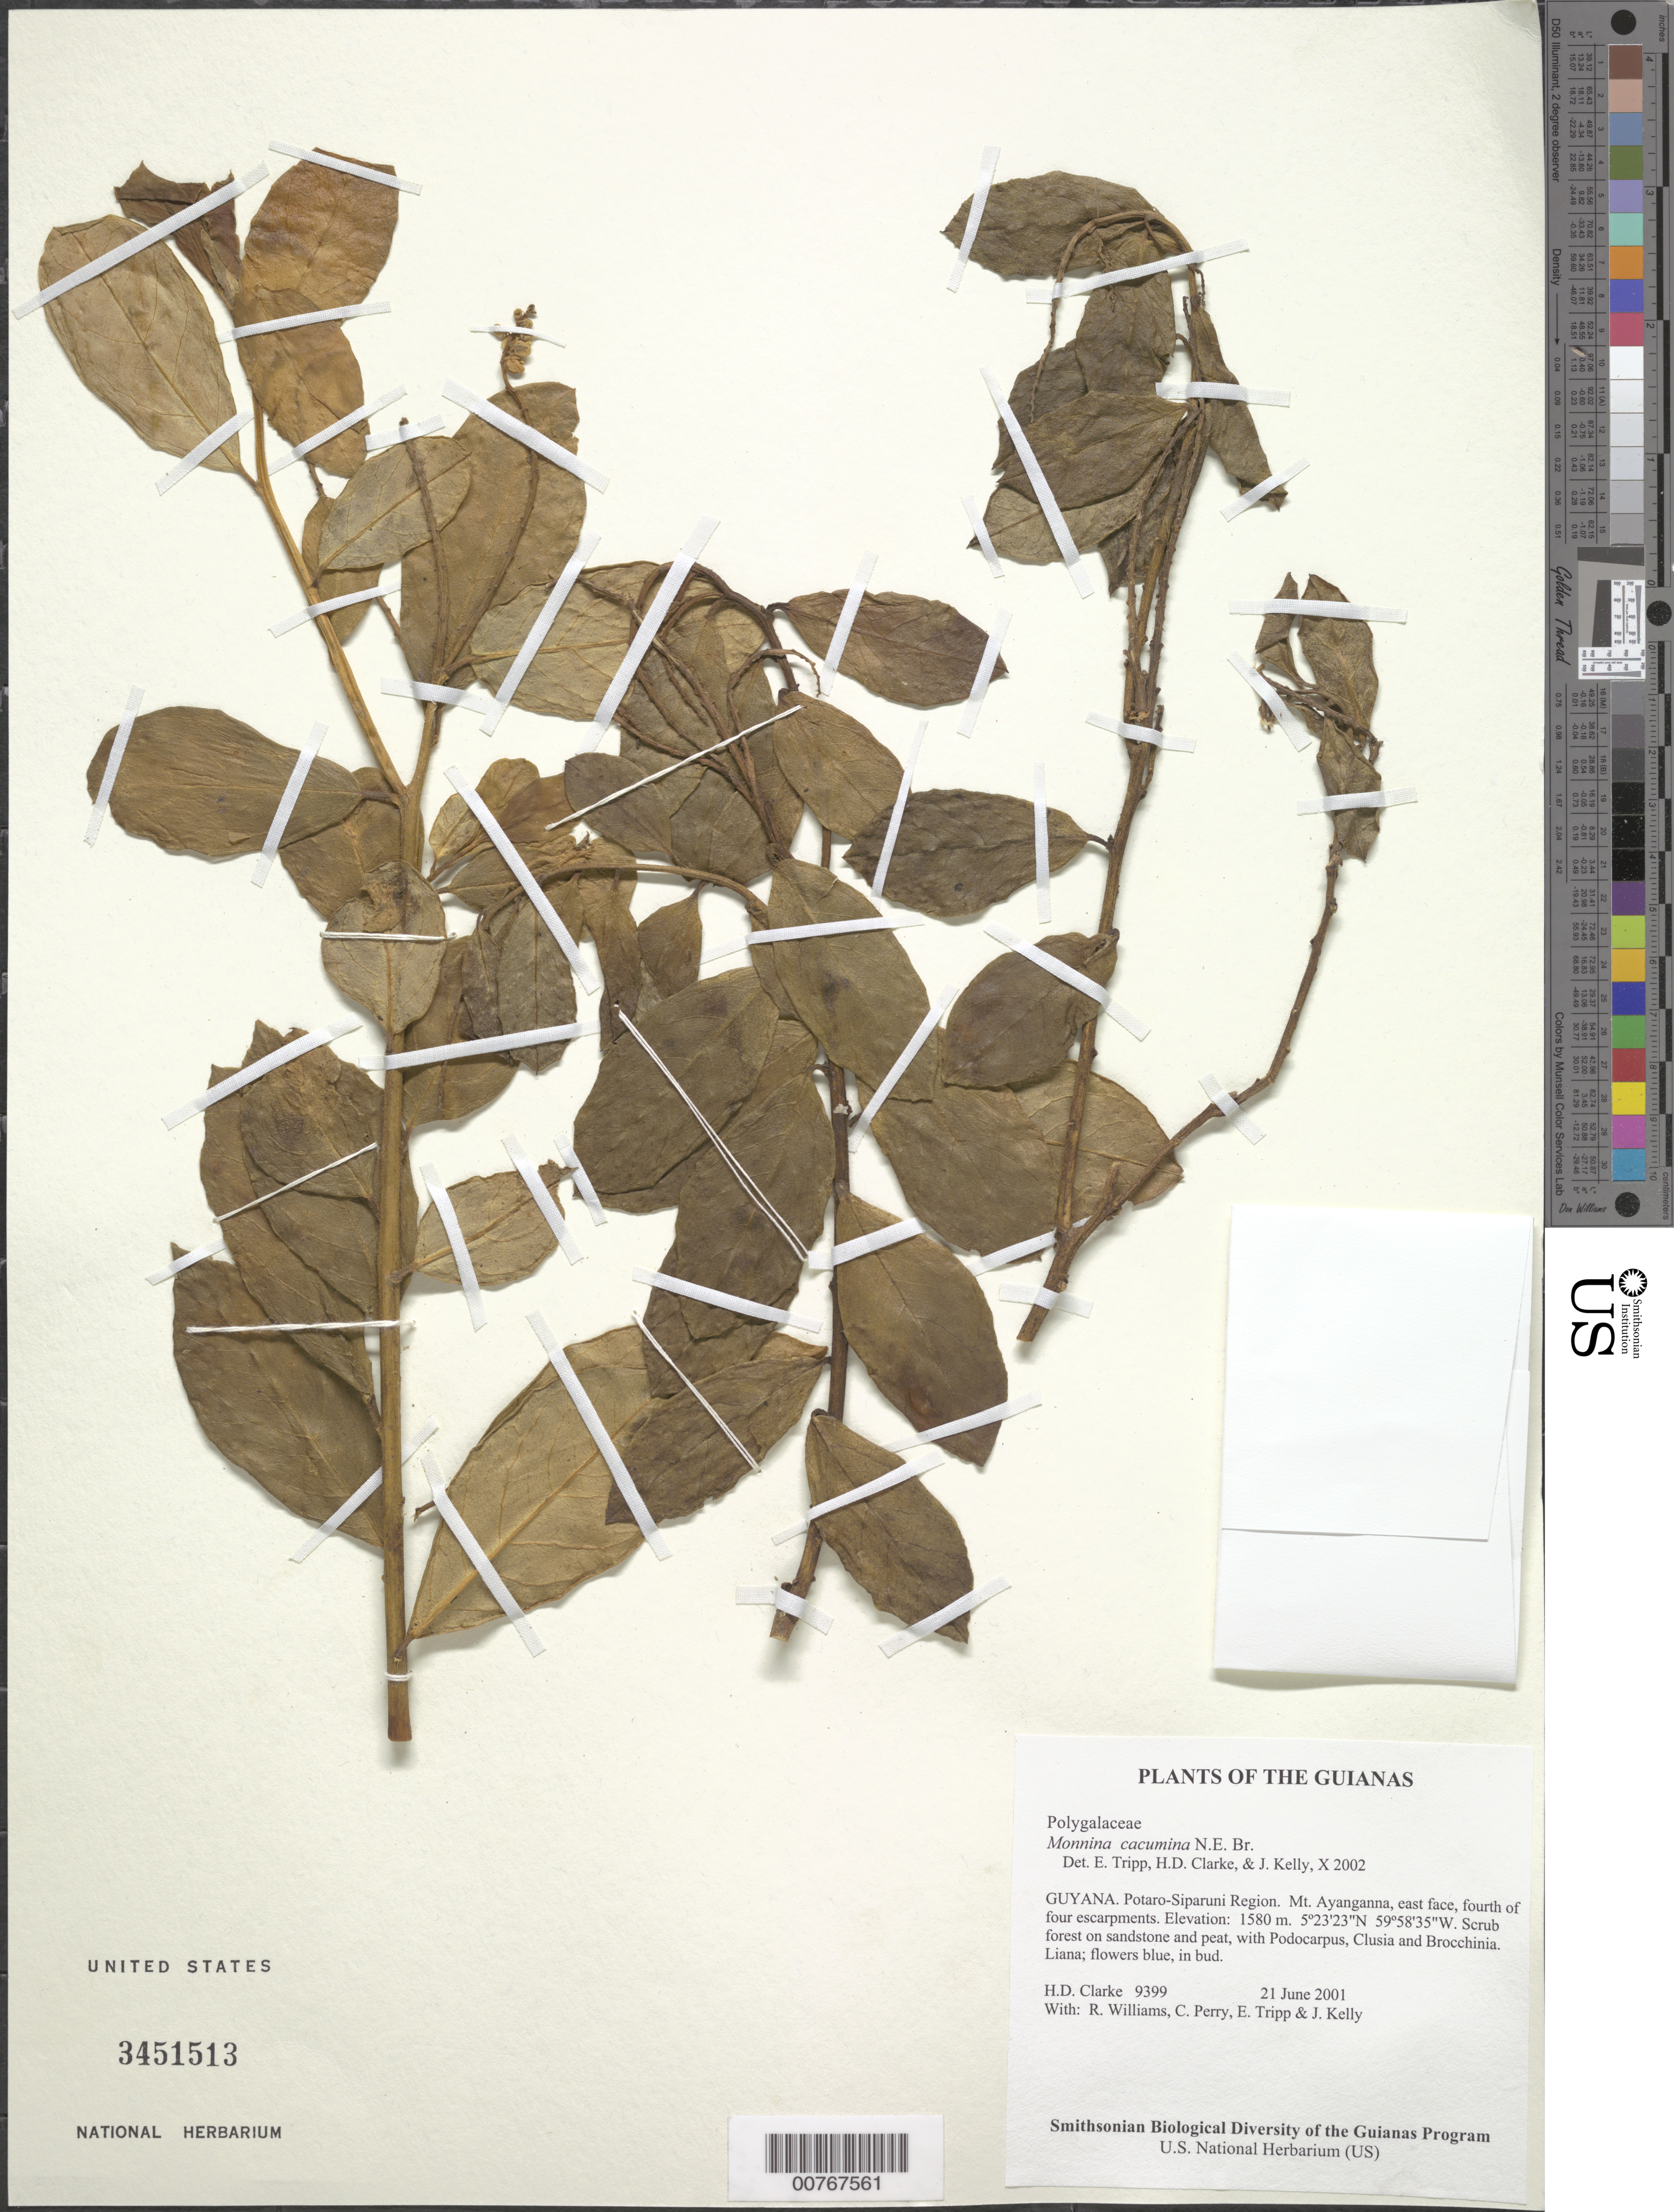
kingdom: Plantae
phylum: Tracheophyta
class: Magnoliopsida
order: Fabales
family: Polygalaceae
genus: Monnina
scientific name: Monnina cacumina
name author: N.E. Br.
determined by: Maas, P. J.; Jansen-Jacobs, M. J.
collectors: H. D. Clarke, R. Williams, C. Perry, E. Tripp & J. Kelly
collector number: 9399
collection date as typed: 21 June 2001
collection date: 2001-06-21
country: Guyana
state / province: Potaro-Siparuni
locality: Mt. Ayanganna, east face, fourth of four escarpments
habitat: Scrub forest on sandstone and peat, with Podocarpus, Clusia and Brocchinia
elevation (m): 1580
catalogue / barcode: US 3451513